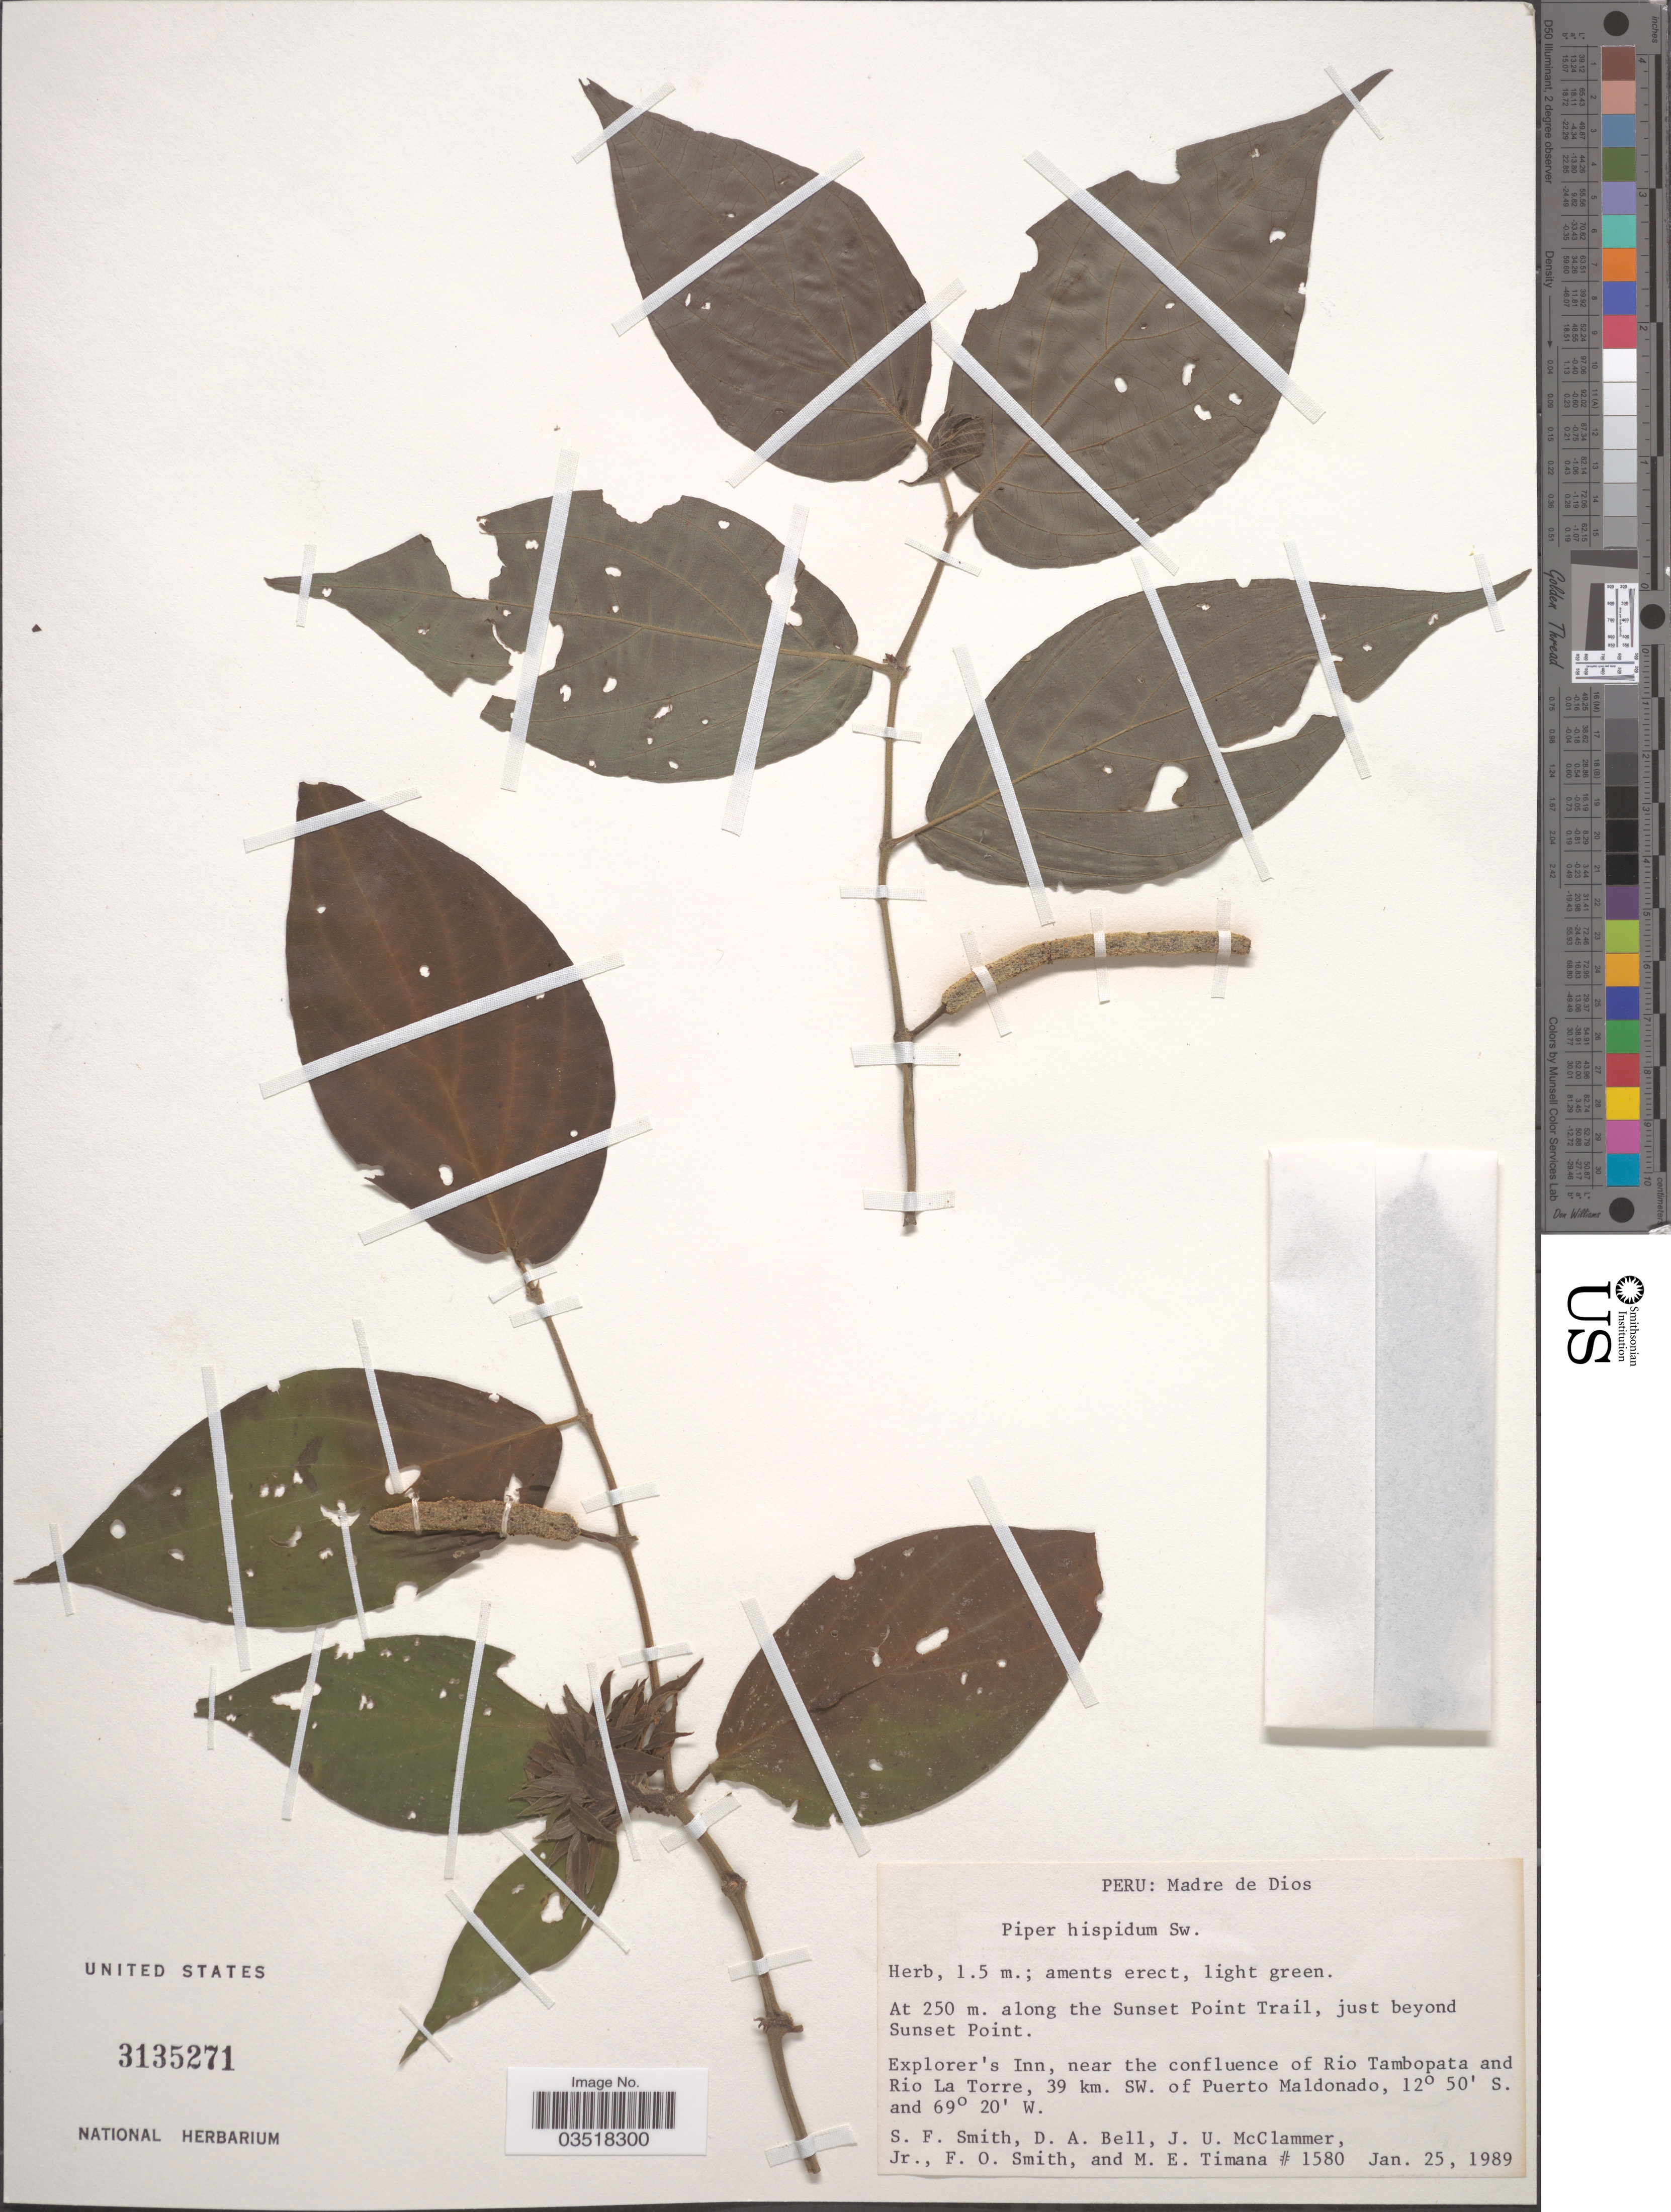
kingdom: Plantae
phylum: Tracheophyta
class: Magnoliopsida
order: Piperales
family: Piperaceae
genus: Piper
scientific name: Piper hispidum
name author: Sw.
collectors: S.F. Smith, D. A. Bell, J. McClammer Jr. & F. Smith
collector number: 1580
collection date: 1989-01-25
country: Peru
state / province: Madre de Dios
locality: Along the Sunset Point Trail, just beyond Sunset Point. Explorer's Inn, near the confluence of Rio Tambopata and Rio La Torre, 39 km. SW. of Puerto Maldonado.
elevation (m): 250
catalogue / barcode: US 3135271